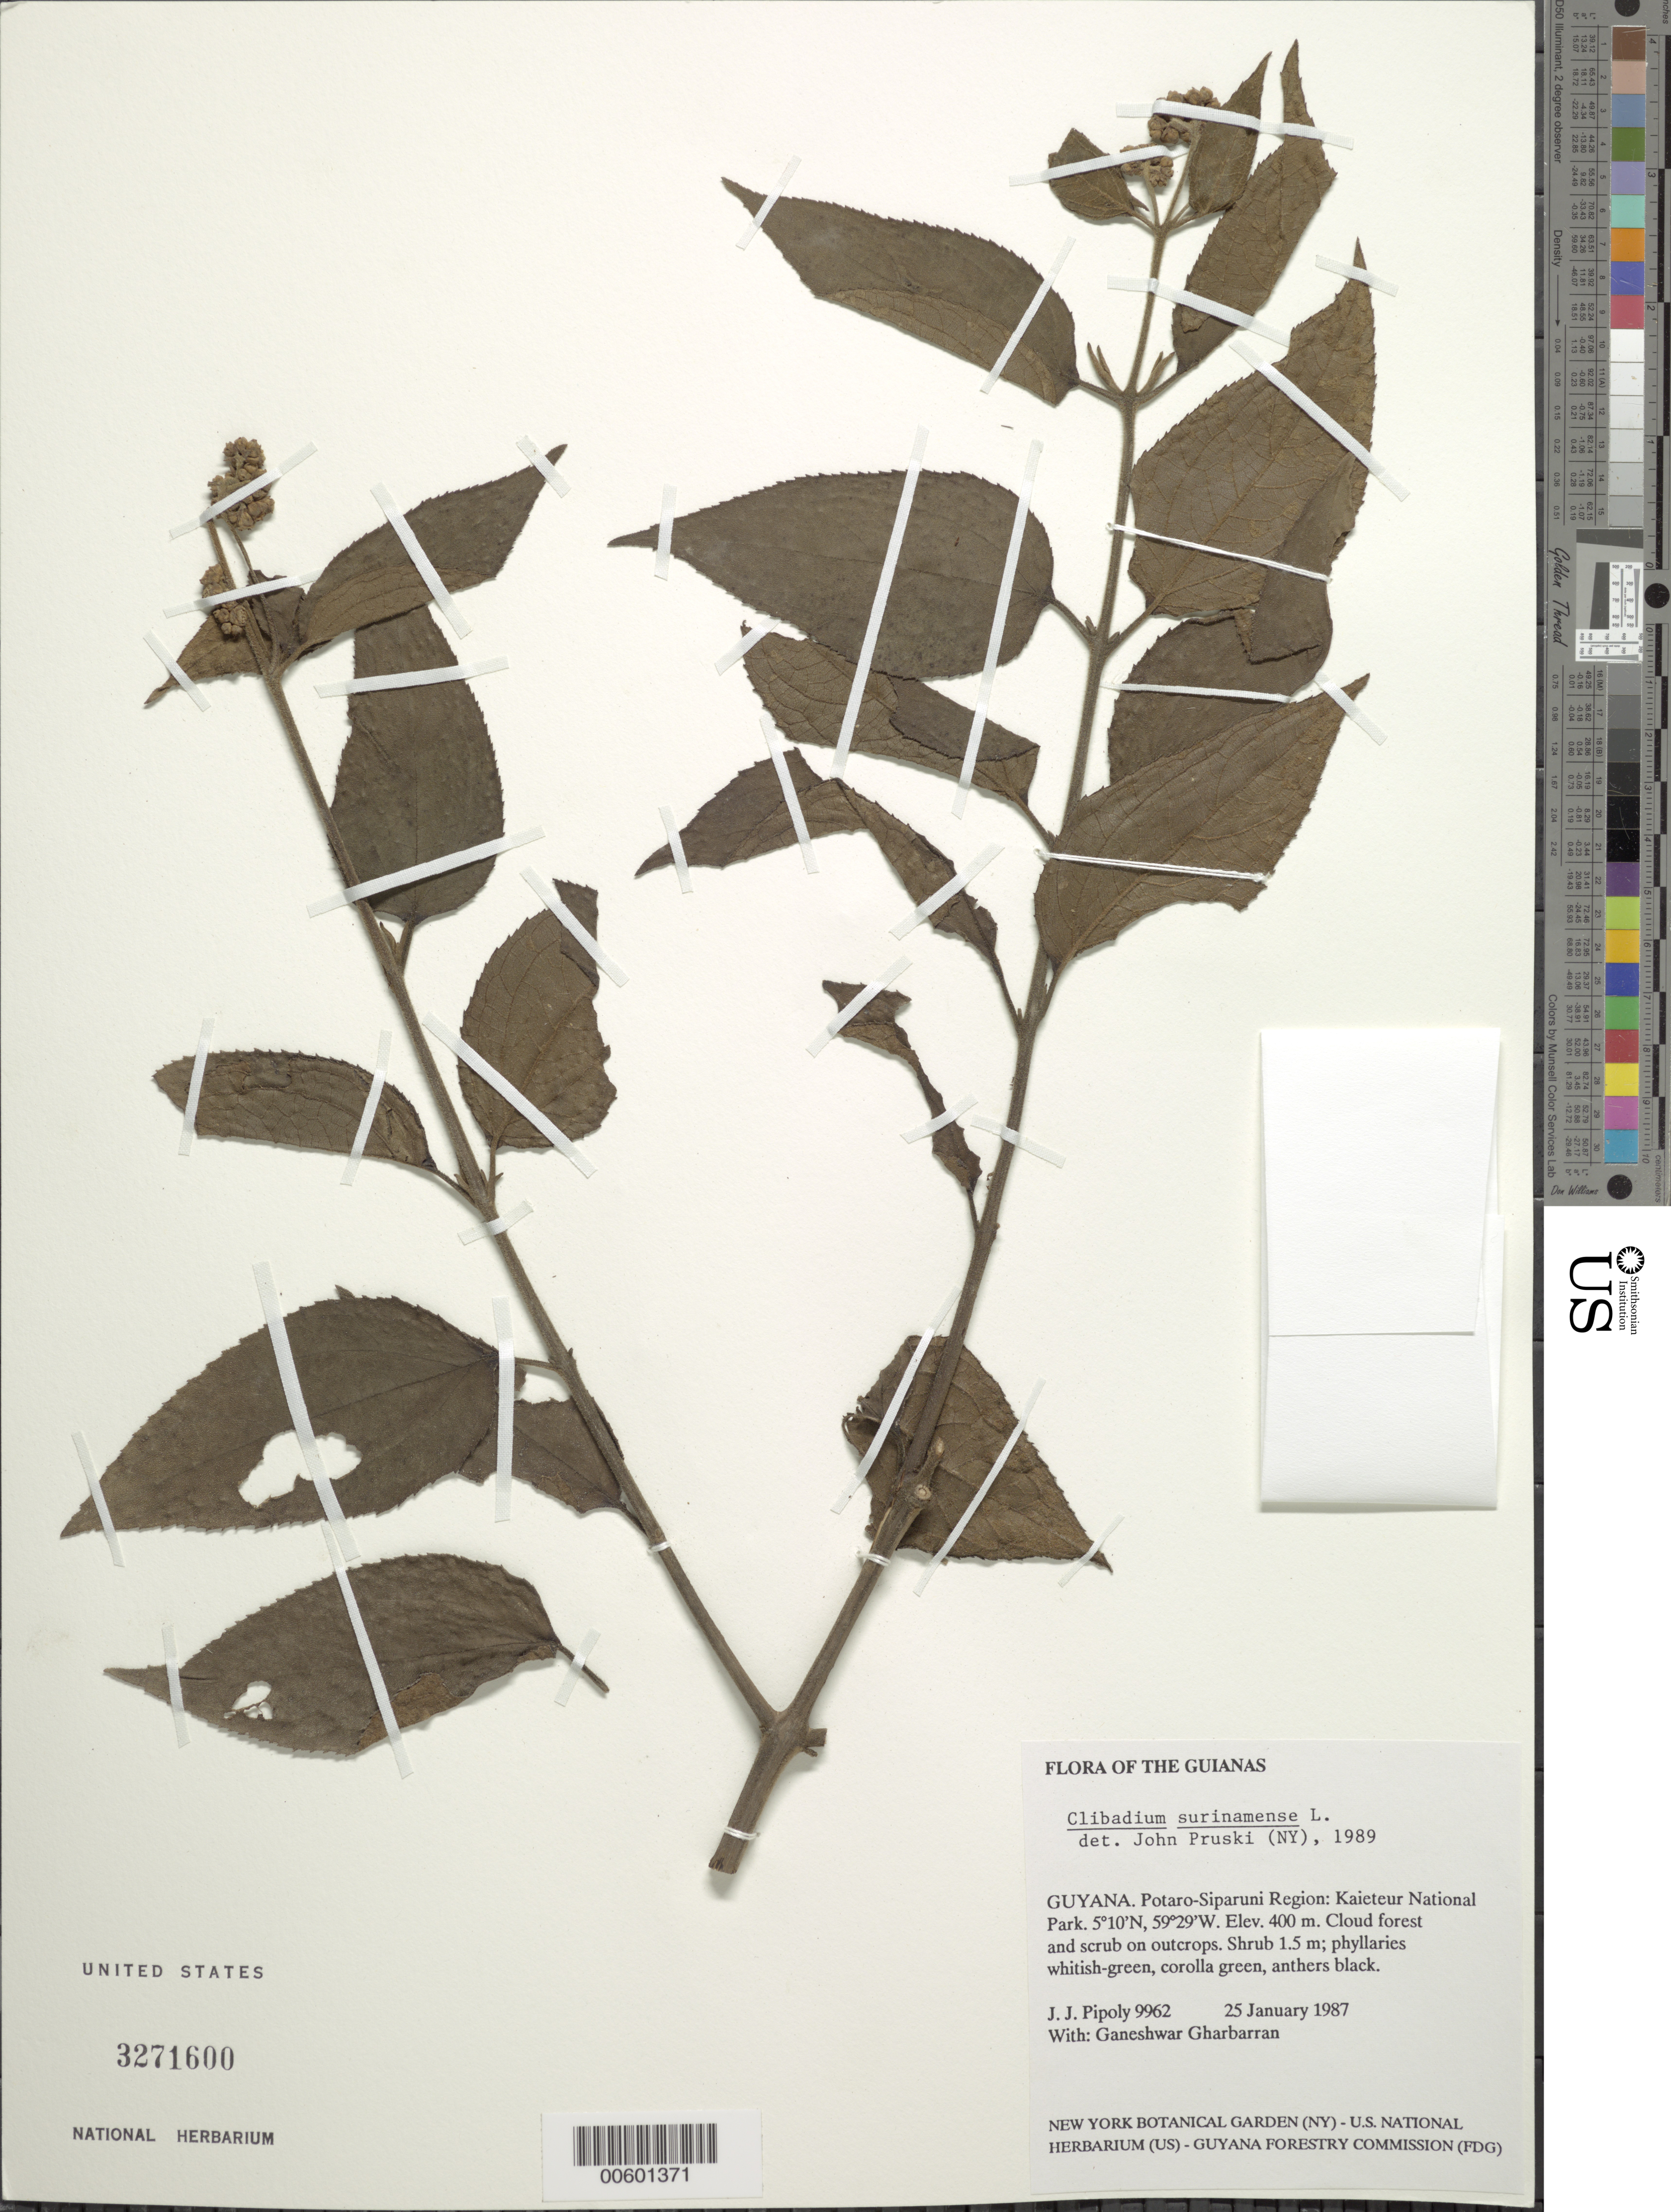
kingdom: Plantae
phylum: Tracheophyta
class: Magnoliopsida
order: Asterales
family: Asteraceae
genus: Clibadium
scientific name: Clibadium surinamense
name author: L.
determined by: Pruski, J. F.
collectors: J. J. Pipoly & G. Gharbarran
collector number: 9962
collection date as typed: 25 January 1987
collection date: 1987-01-25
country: Guyana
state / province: Potaro-Siparuni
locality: Kaieteur National Park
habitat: Cloud forest and scrub on outcrops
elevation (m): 400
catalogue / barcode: US 3271600